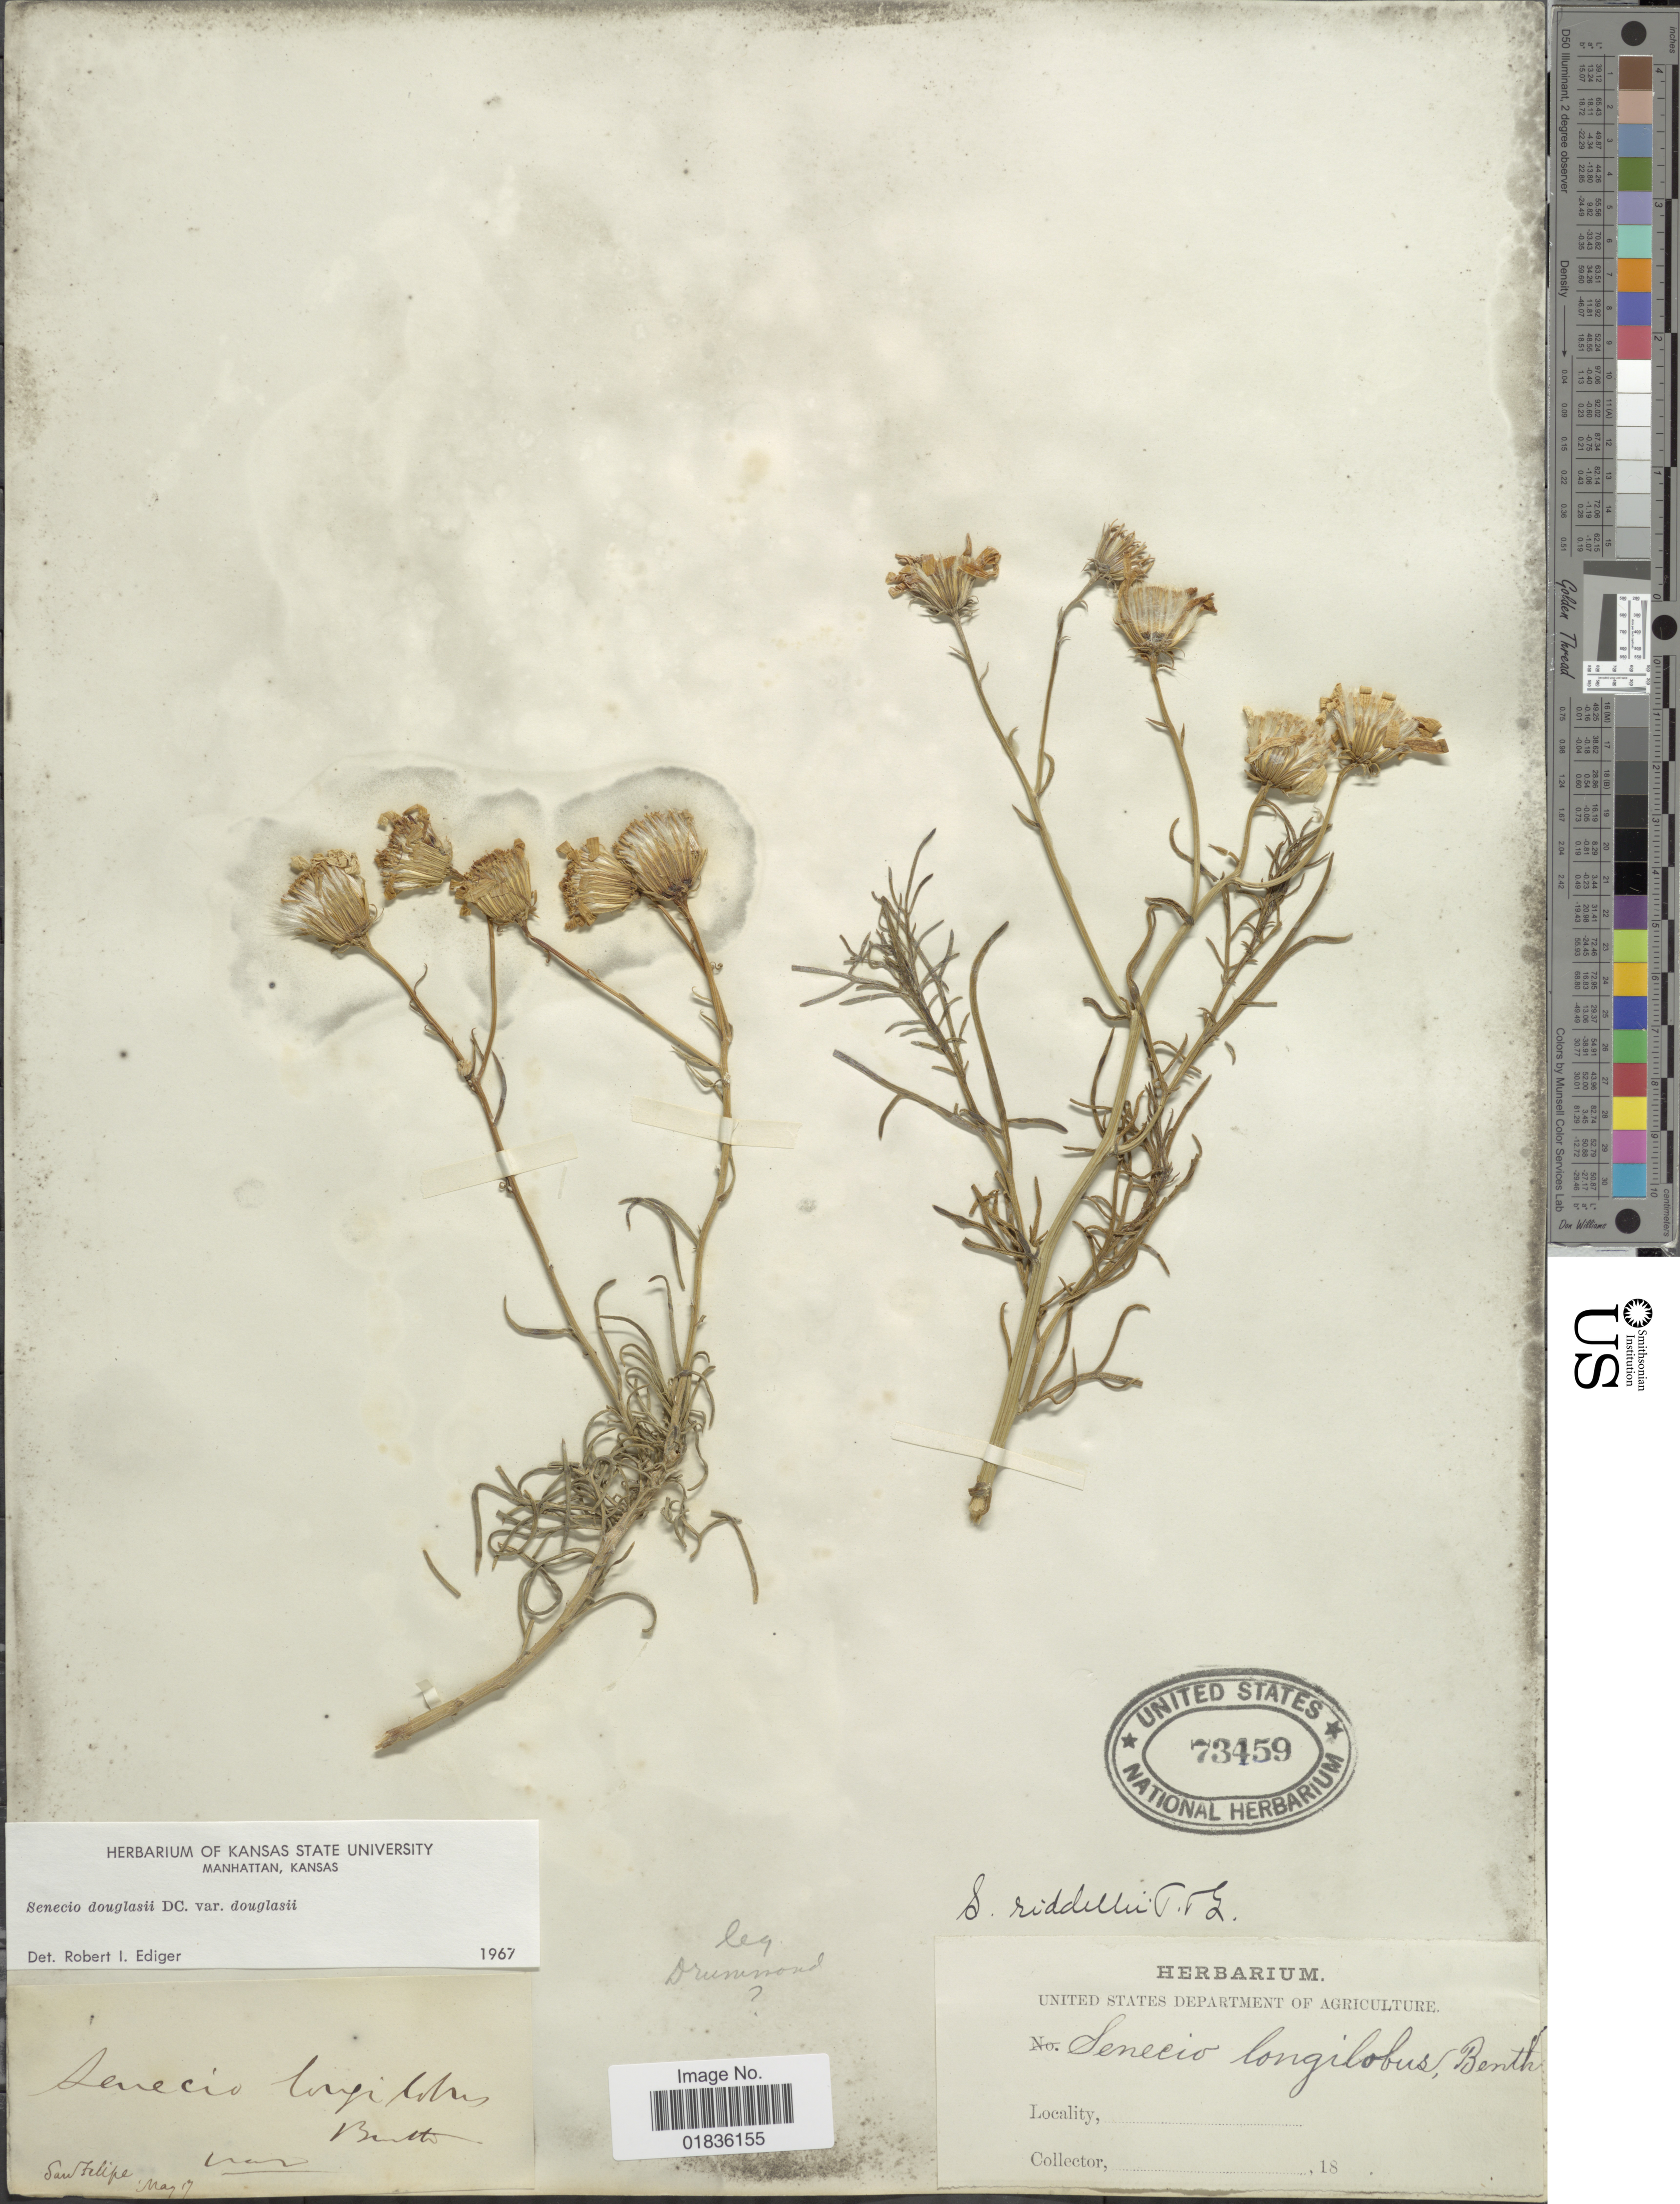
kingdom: Plantae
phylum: Tracheophyta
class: Magnoliopsida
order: Asterales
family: Asteraceae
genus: Senecio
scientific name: Senecio flaccidus var. douglasii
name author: (DC.) B.L. Turner & T.M. Barkley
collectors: -. Drummond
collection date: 1817-05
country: Mexico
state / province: Baja California Norte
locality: San Felipe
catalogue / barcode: US 73459